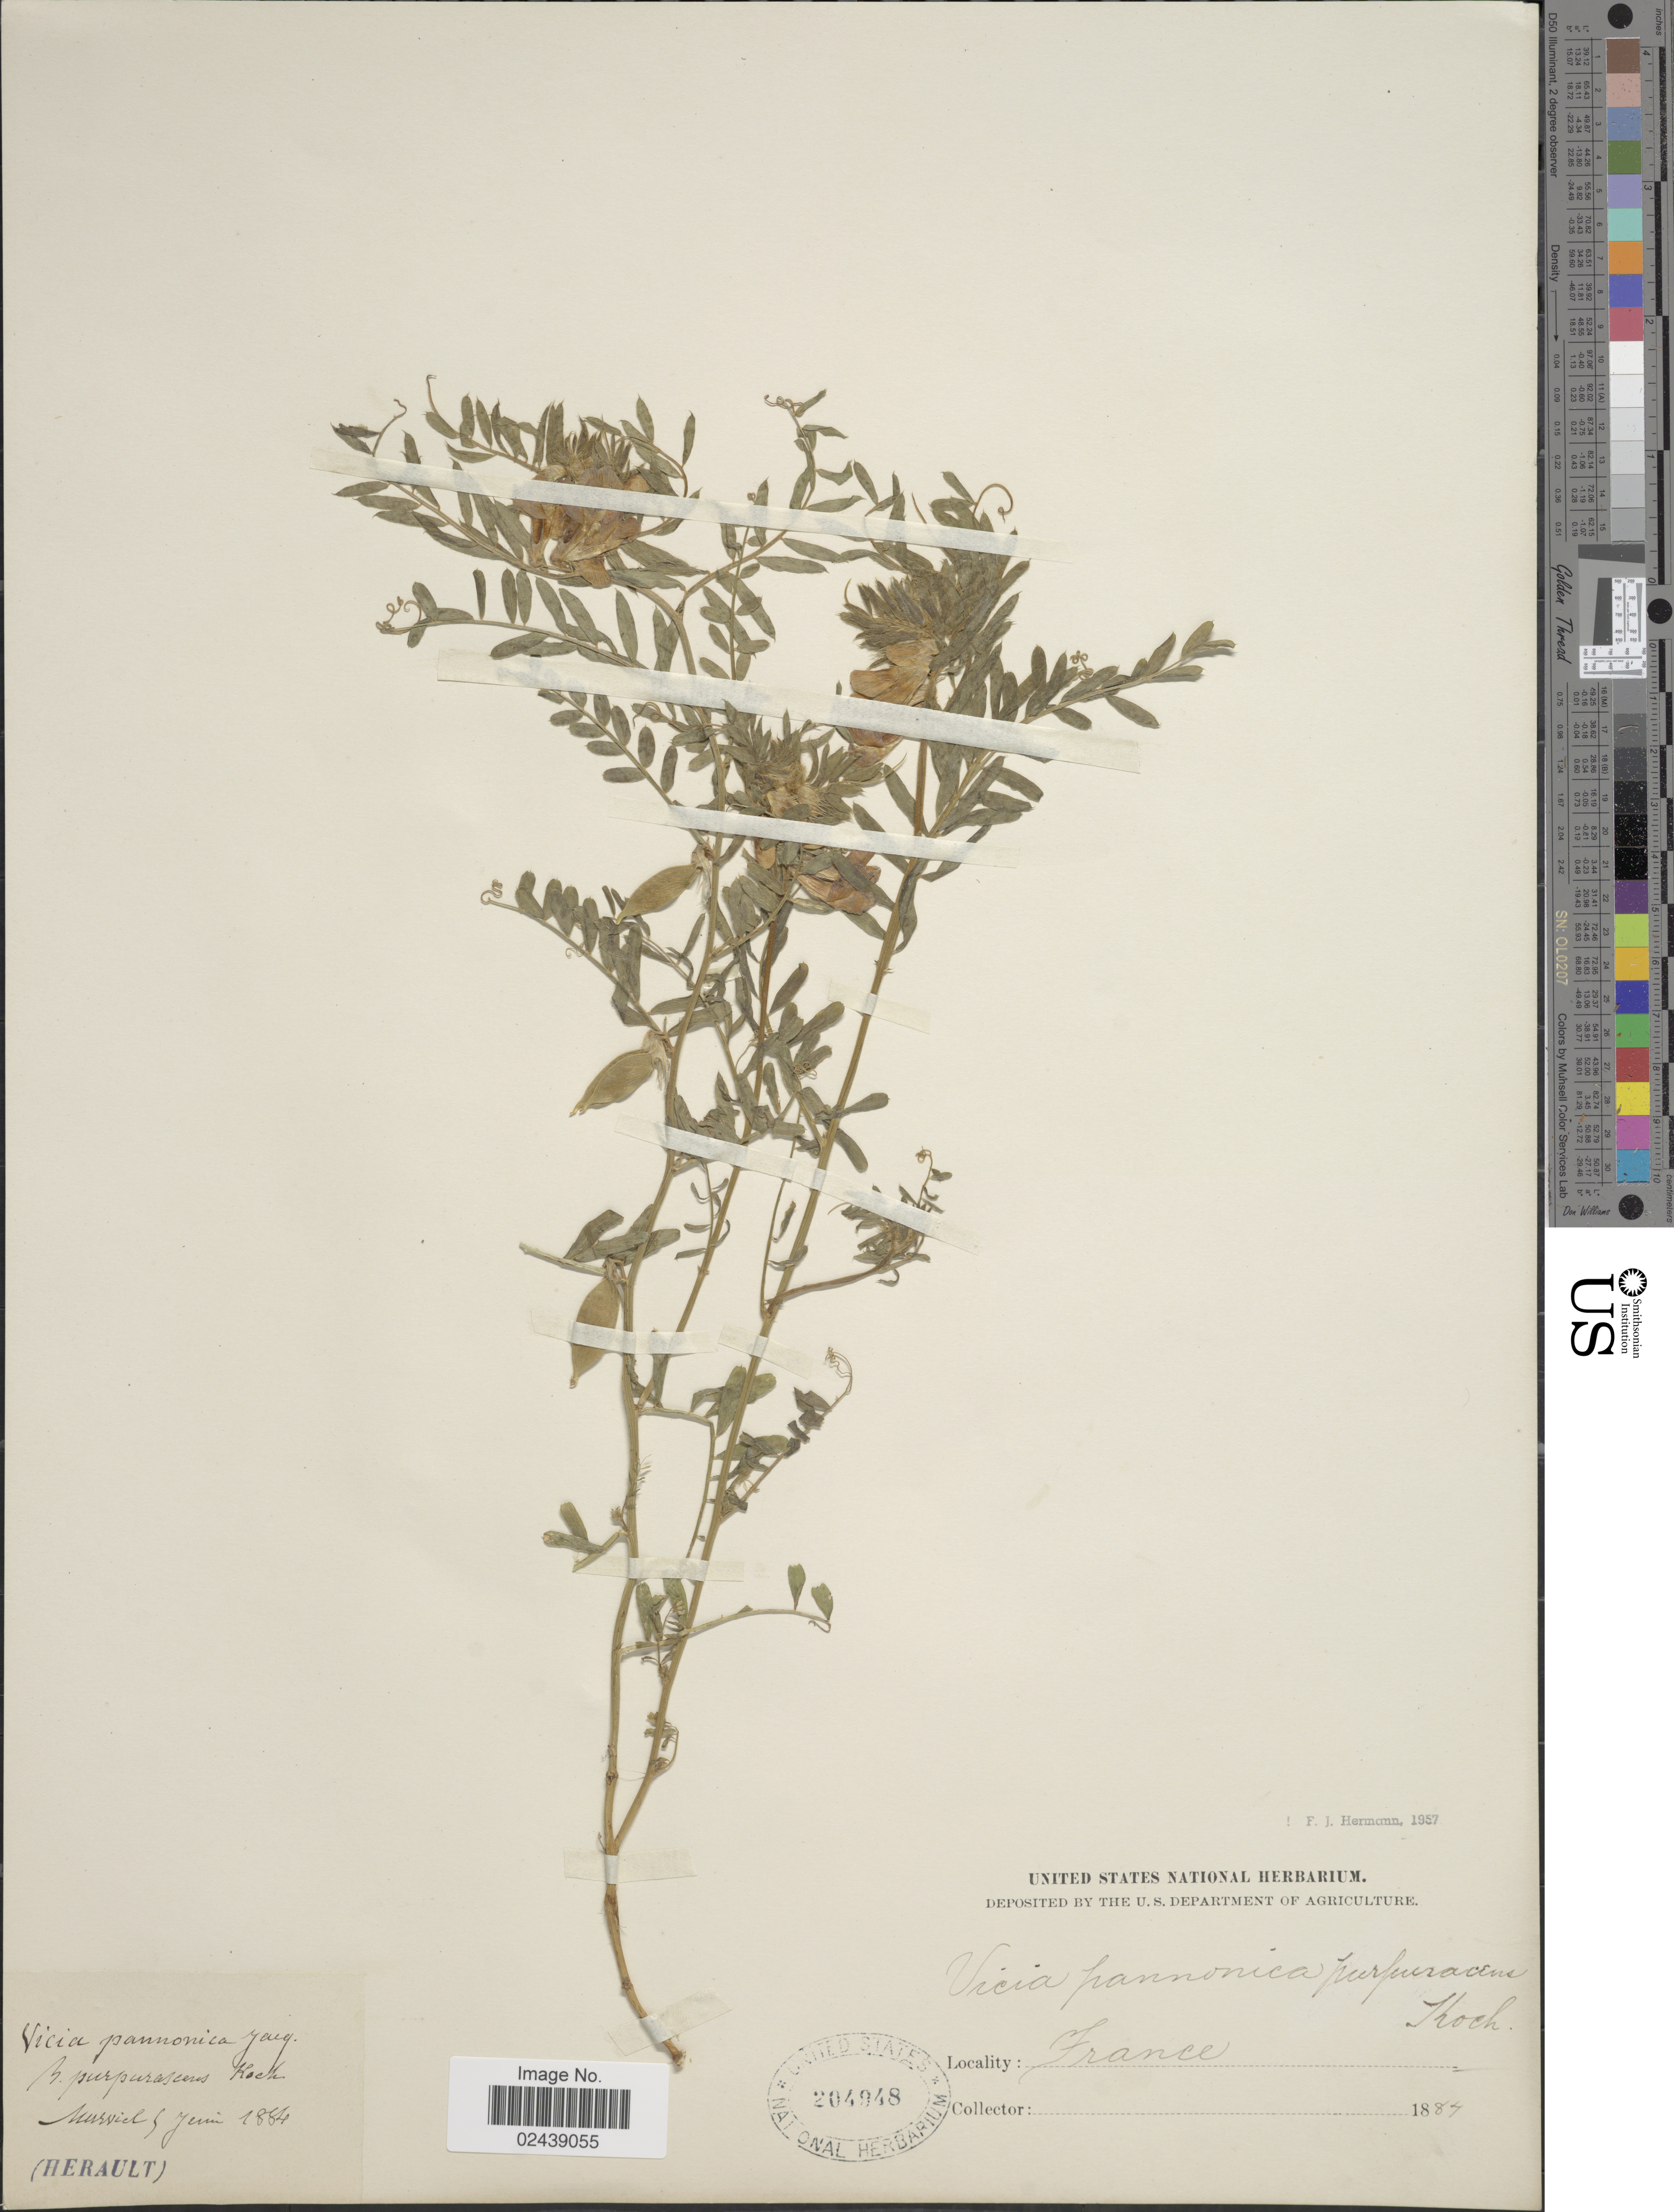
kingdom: Plantae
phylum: Tracheophyta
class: Magnoliopsida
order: Fabales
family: Fabaceae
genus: Vicia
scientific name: Vicia pannonica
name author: Crantz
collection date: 1884-06-09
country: France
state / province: Occitanie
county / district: Hérault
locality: Murviel (Herault)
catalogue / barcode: US 204948